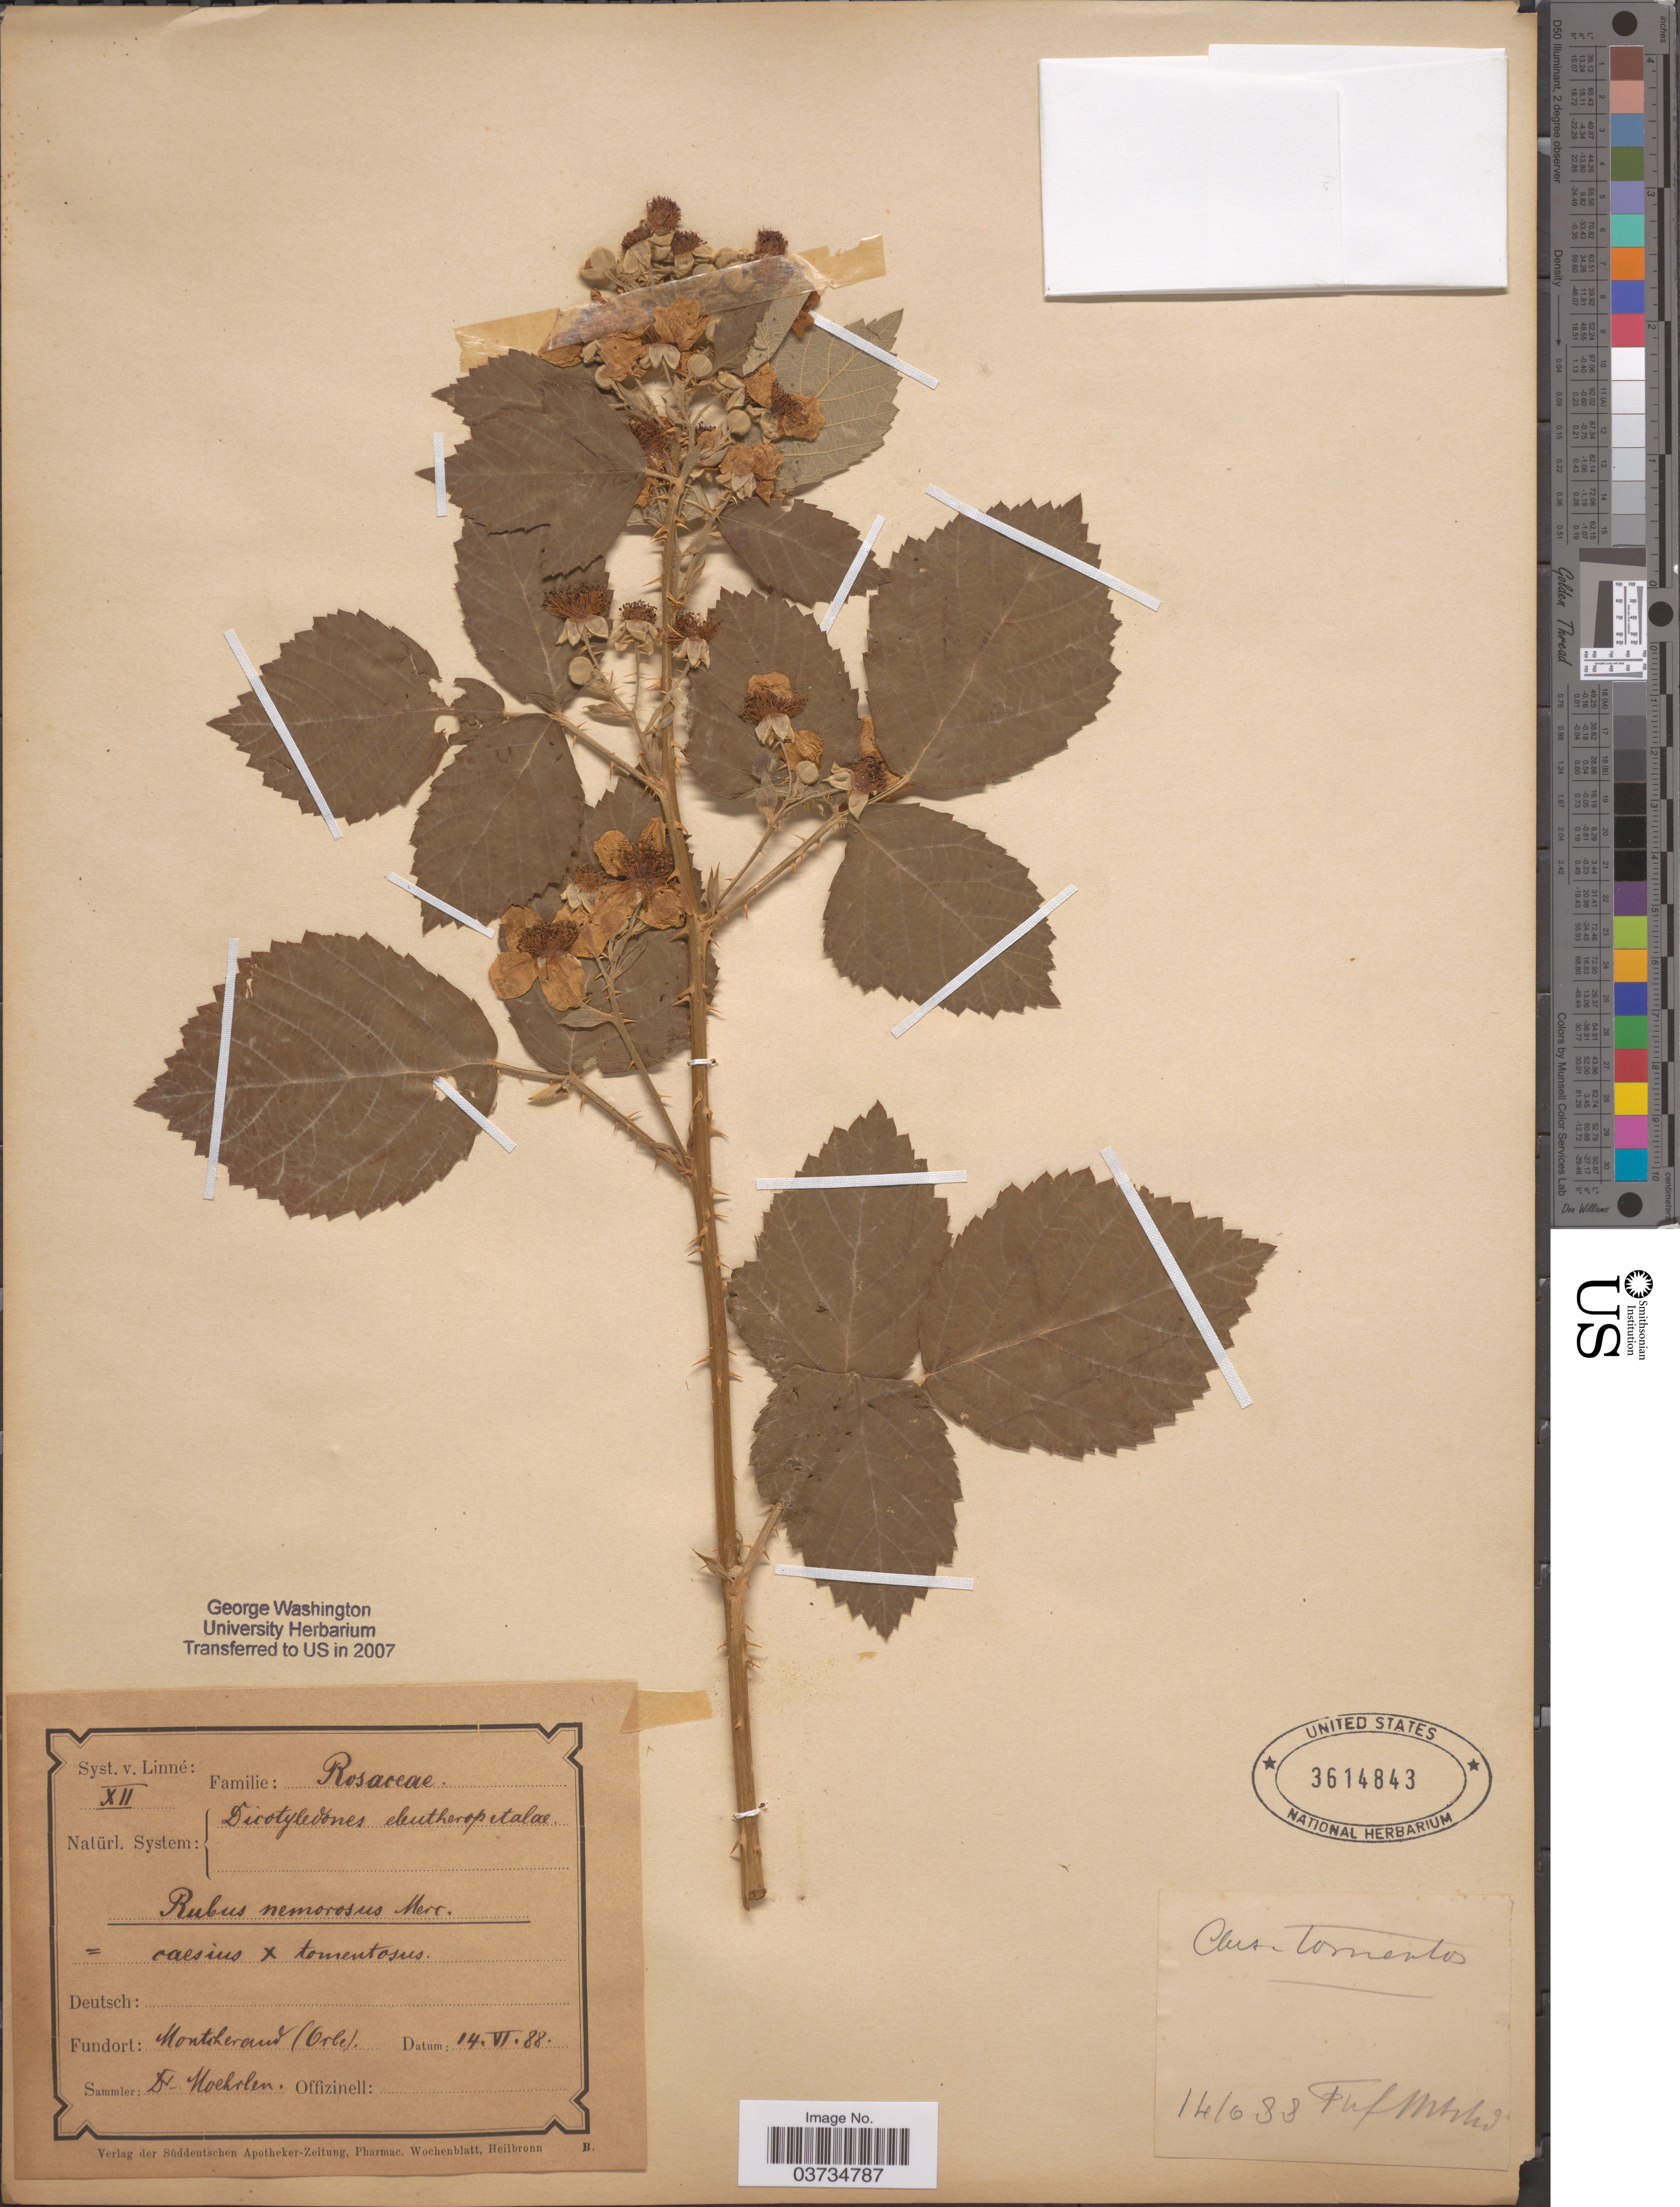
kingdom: Plantae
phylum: Tracheophyta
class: Magnoliopsida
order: Rosales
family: Rosaceae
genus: Rubus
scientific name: Rubus nemorosus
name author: Hayne & Willd.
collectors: Moehrlen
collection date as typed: Transcribed d/m/y: 14/6/88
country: Switzerland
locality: Montcherand (Orbe).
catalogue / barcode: US 3614843